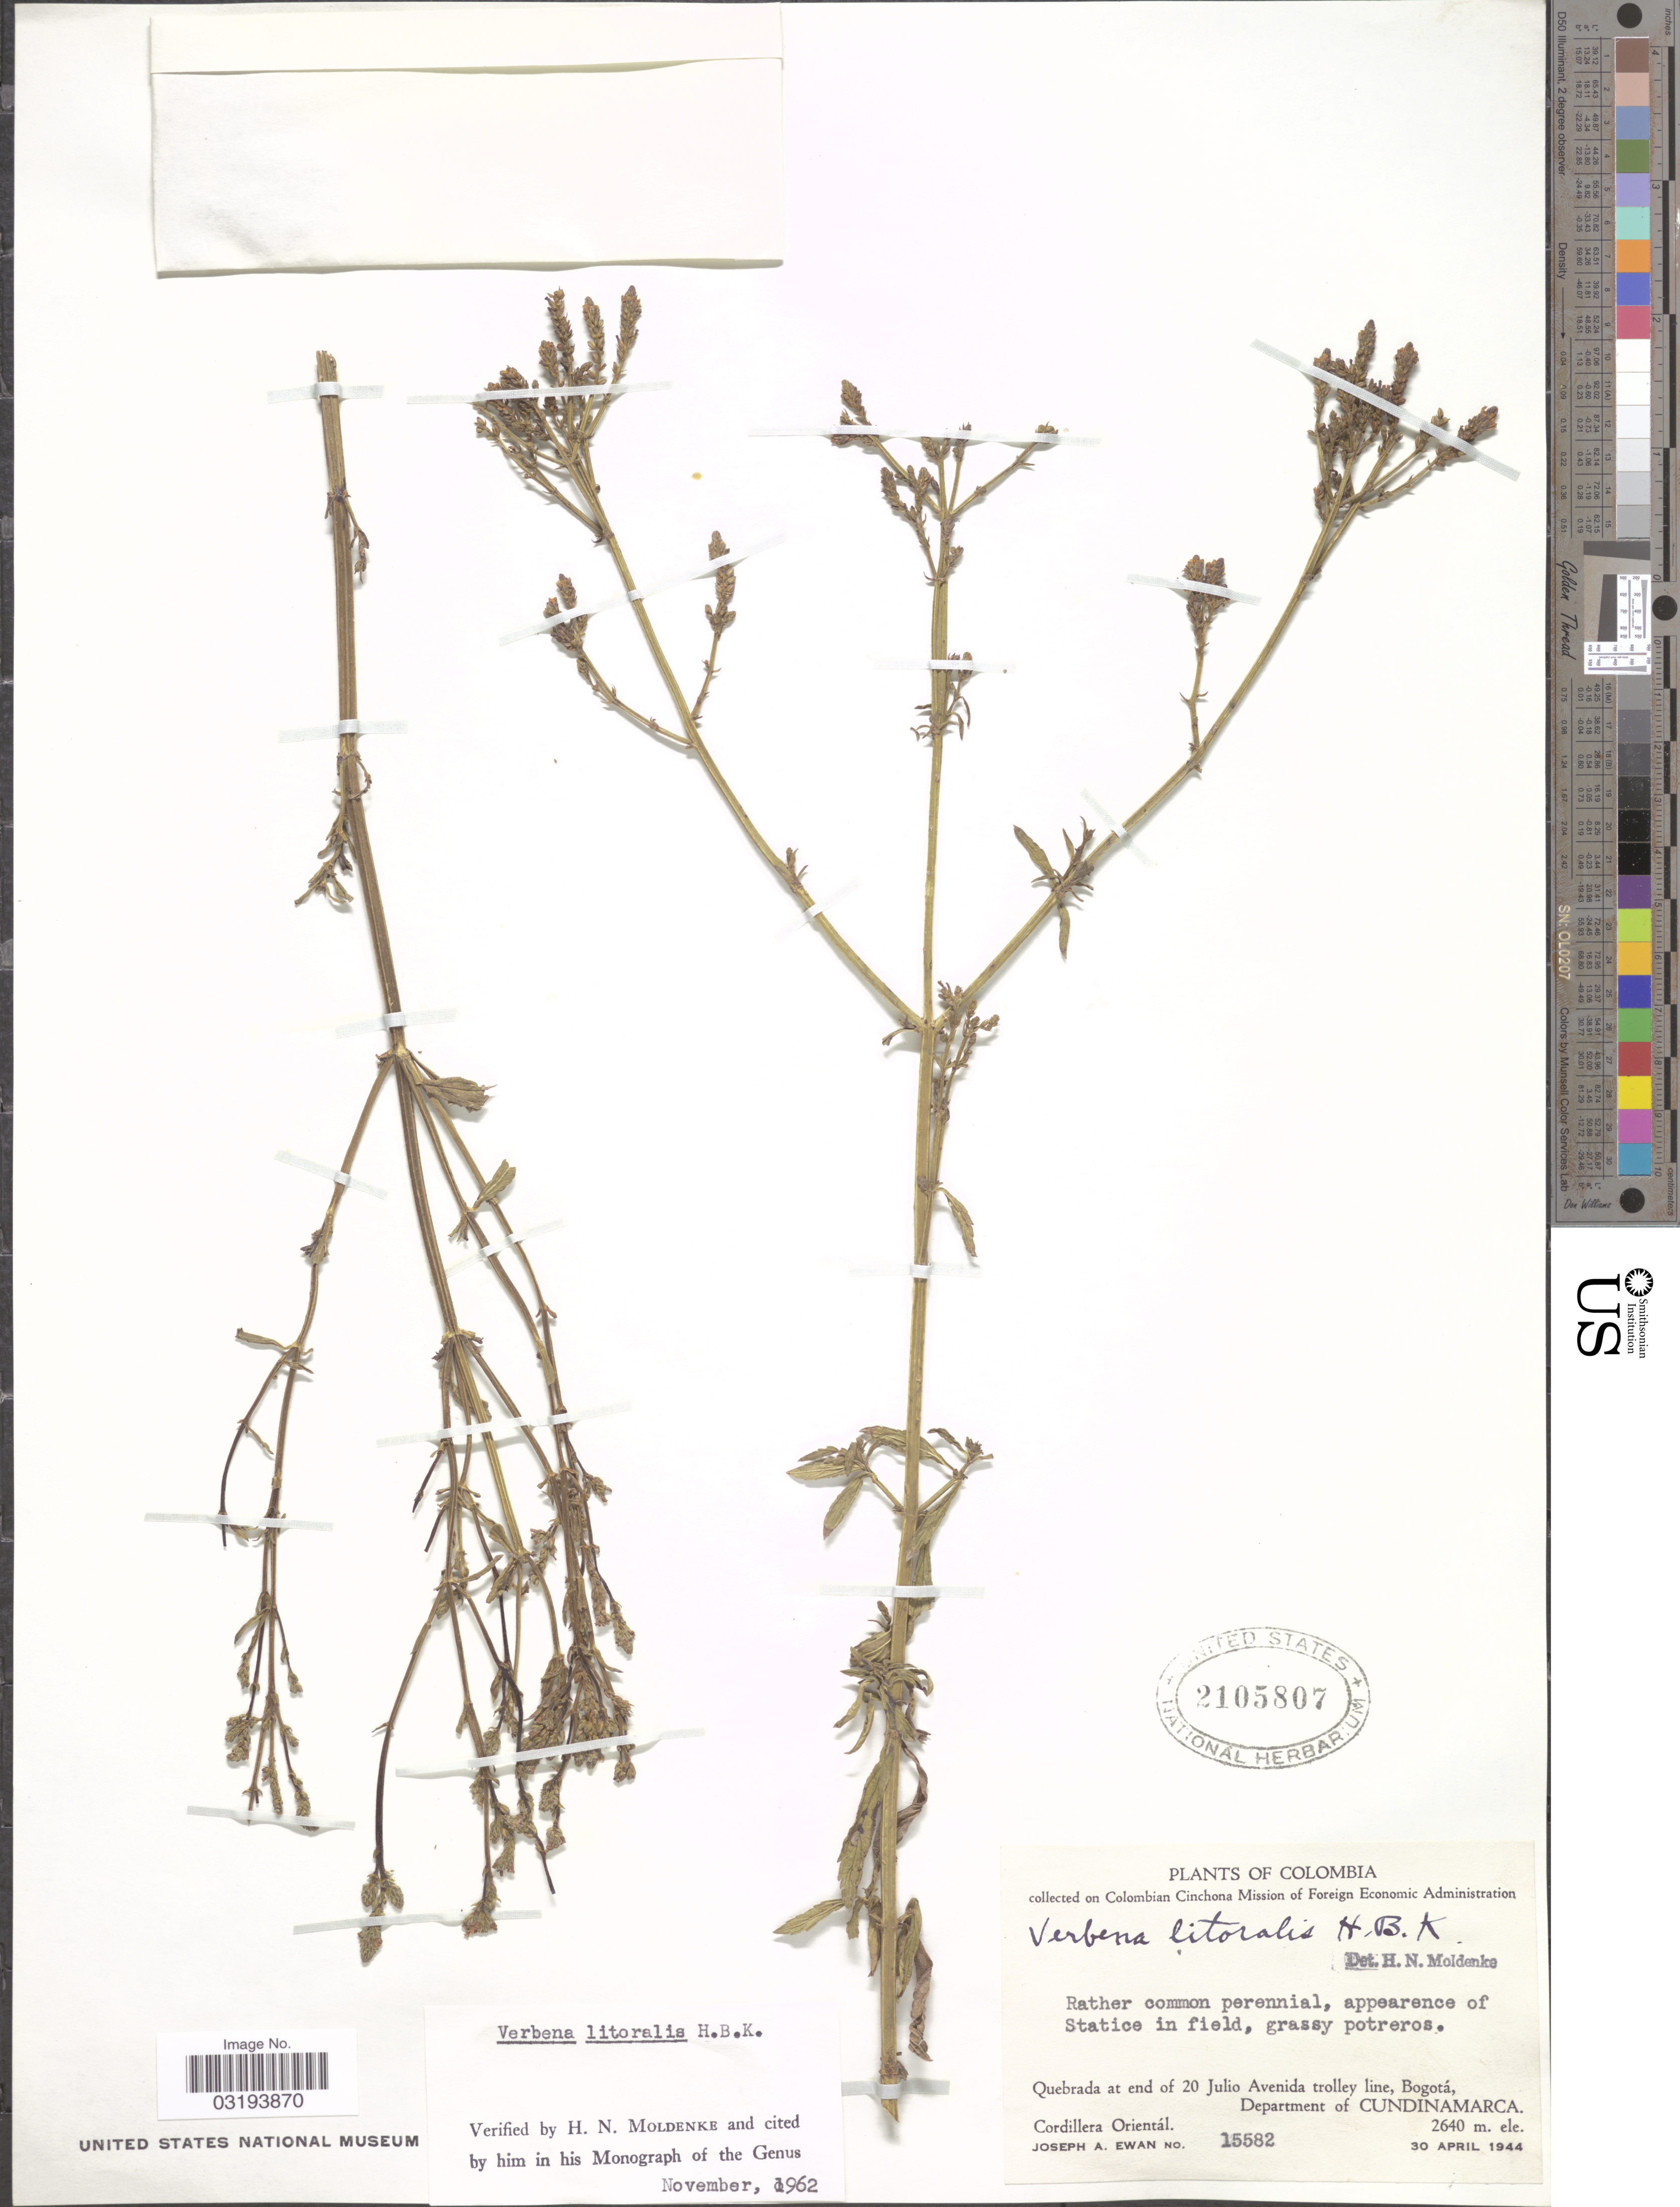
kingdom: Plantae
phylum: Tracheophyta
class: Magnoliopsida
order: Lamiales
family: Verbenaceae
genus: Verbena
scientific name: Verbena litoralis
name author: Kunth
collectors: J. A. Ewan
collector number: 15582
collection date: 1944-04-30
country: Colombia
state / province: Cundinamarca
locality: Quebrada at end of 20 Julio Avenida trolley line, Bogotá, Department of Cundinamarca. Cordillera Orientál.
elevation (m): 2640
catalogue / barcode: US 2105807